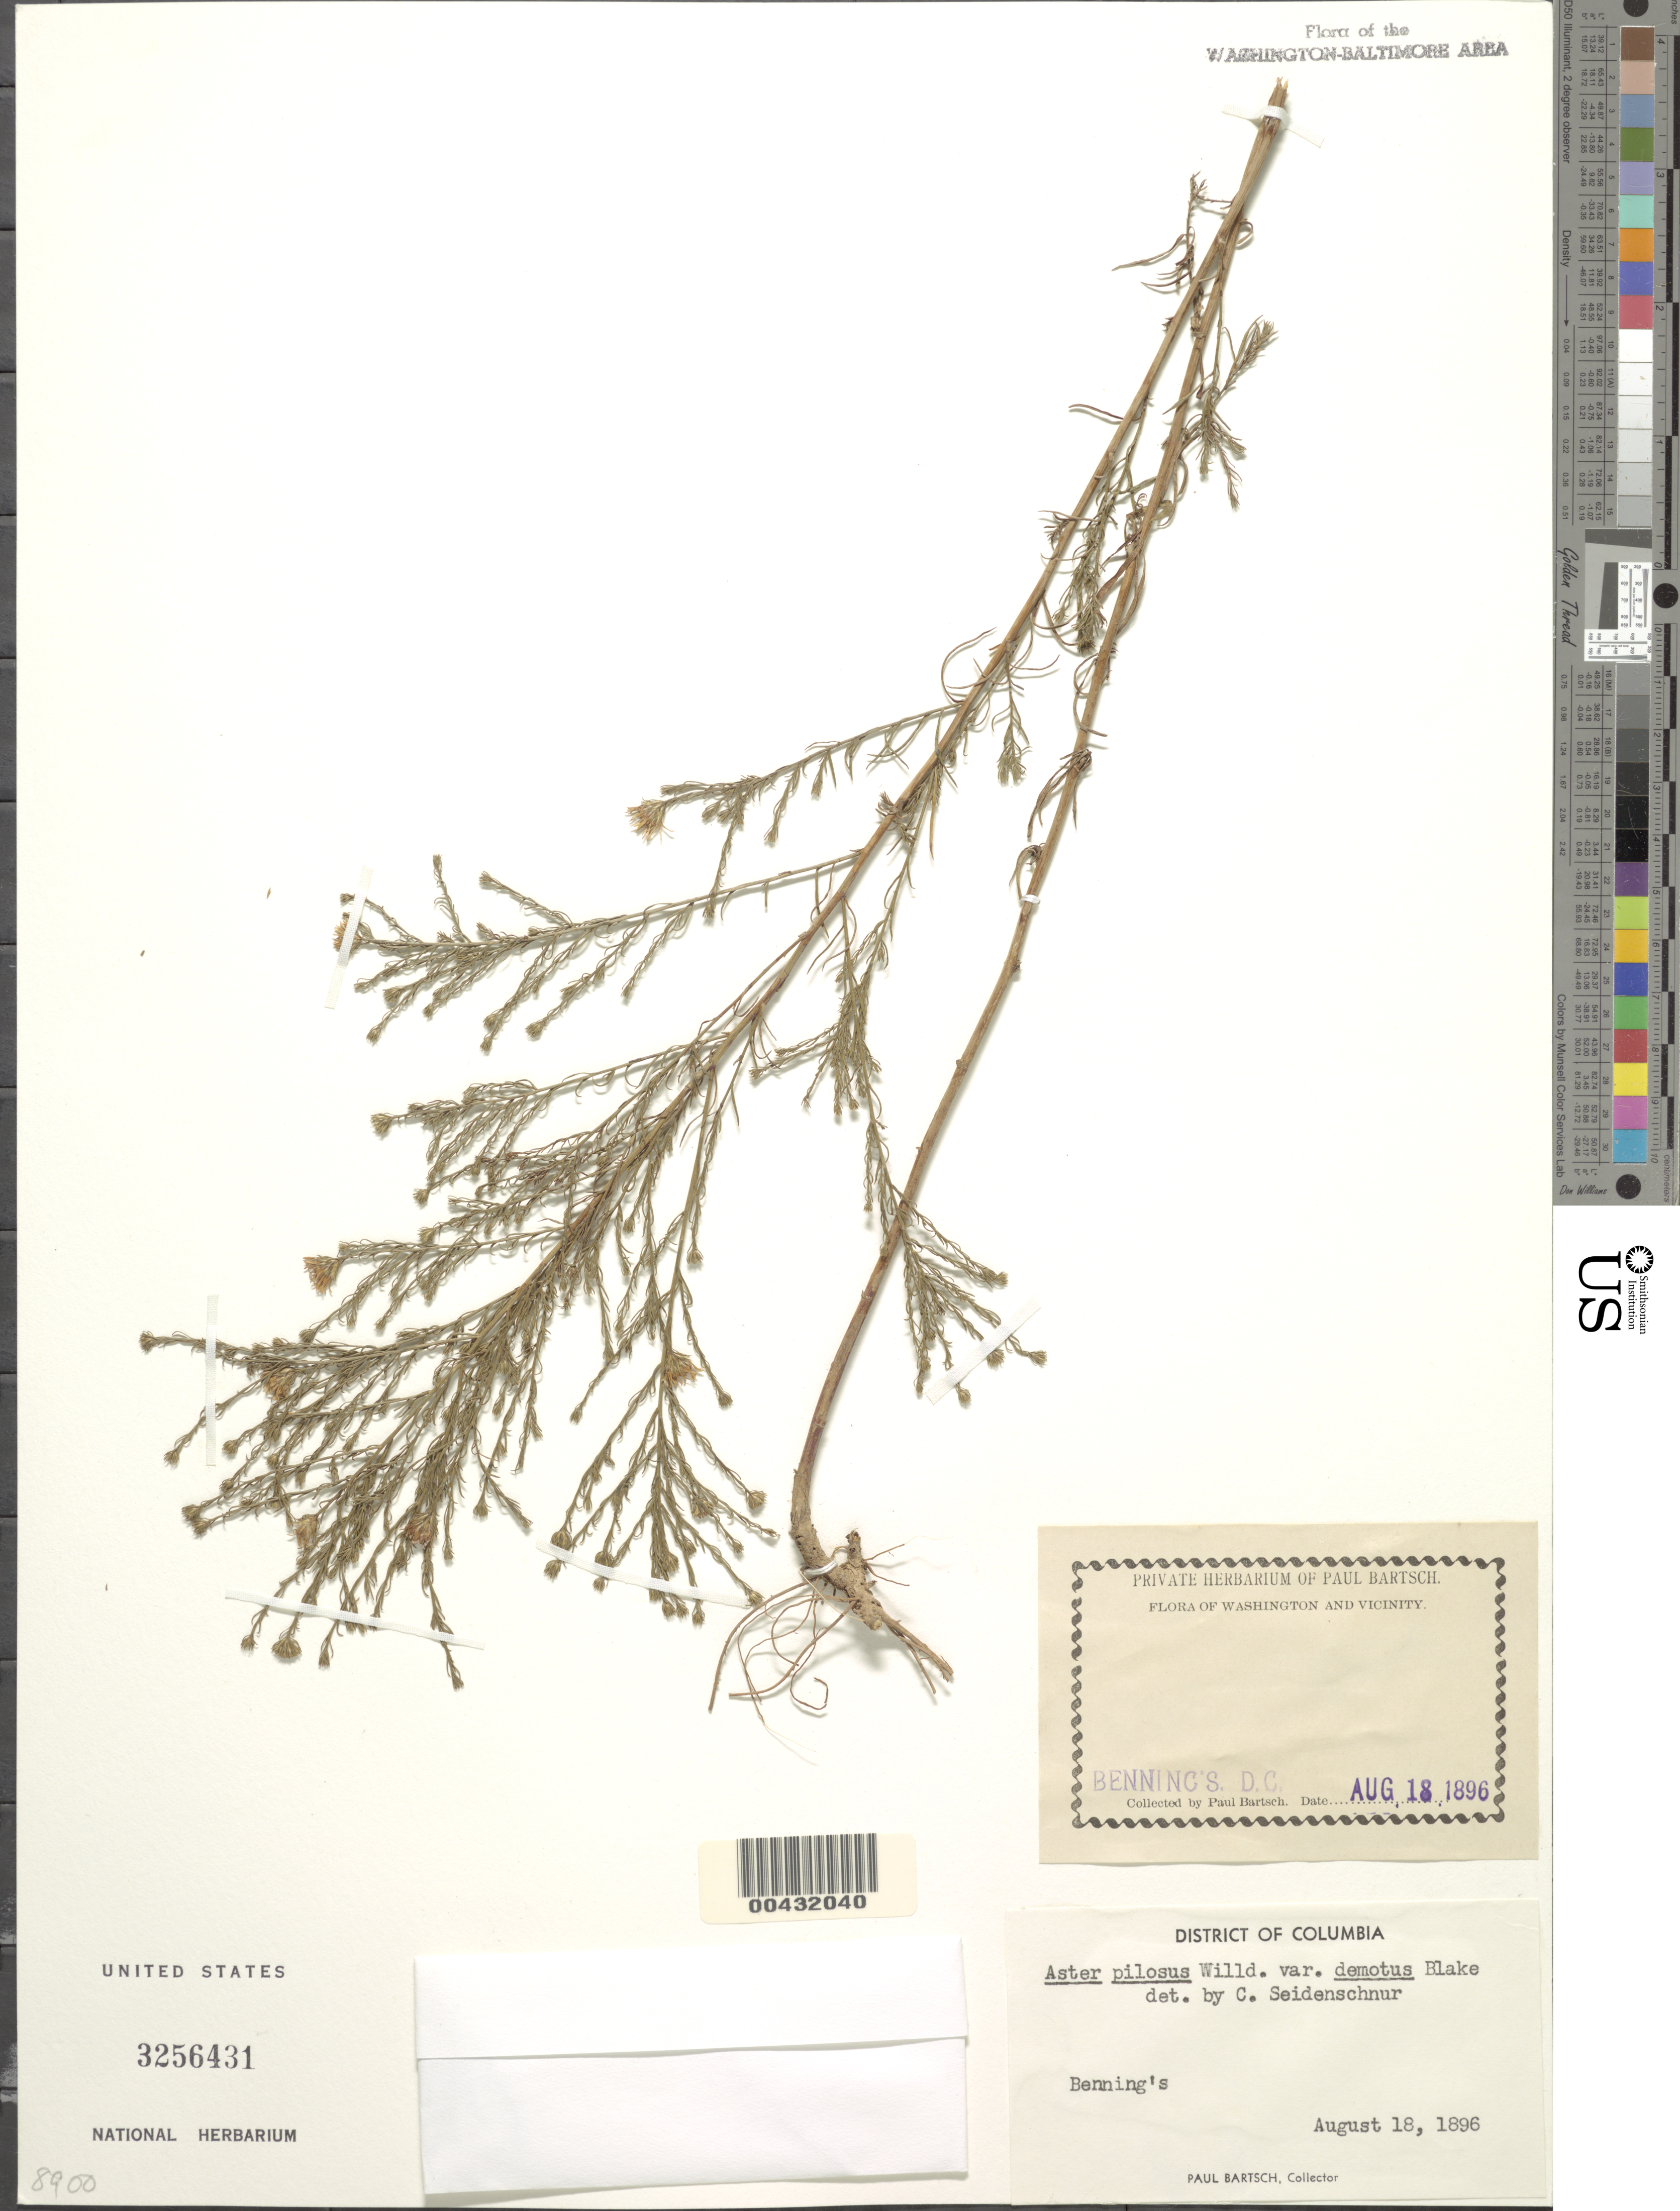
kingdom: Plantae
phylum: Tracheophyta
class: Magnoliopsida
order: Asterales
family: Asteraceae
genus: Symphyotrichum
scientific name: Symphyotrichum pilosum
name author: (Willd.) G.L. Nesom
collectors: P. Bartsch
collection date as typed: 18 Aug 1896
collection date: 1896-08-18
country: United States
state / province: District of Columbia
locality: Benning's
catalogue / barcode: US 3256431